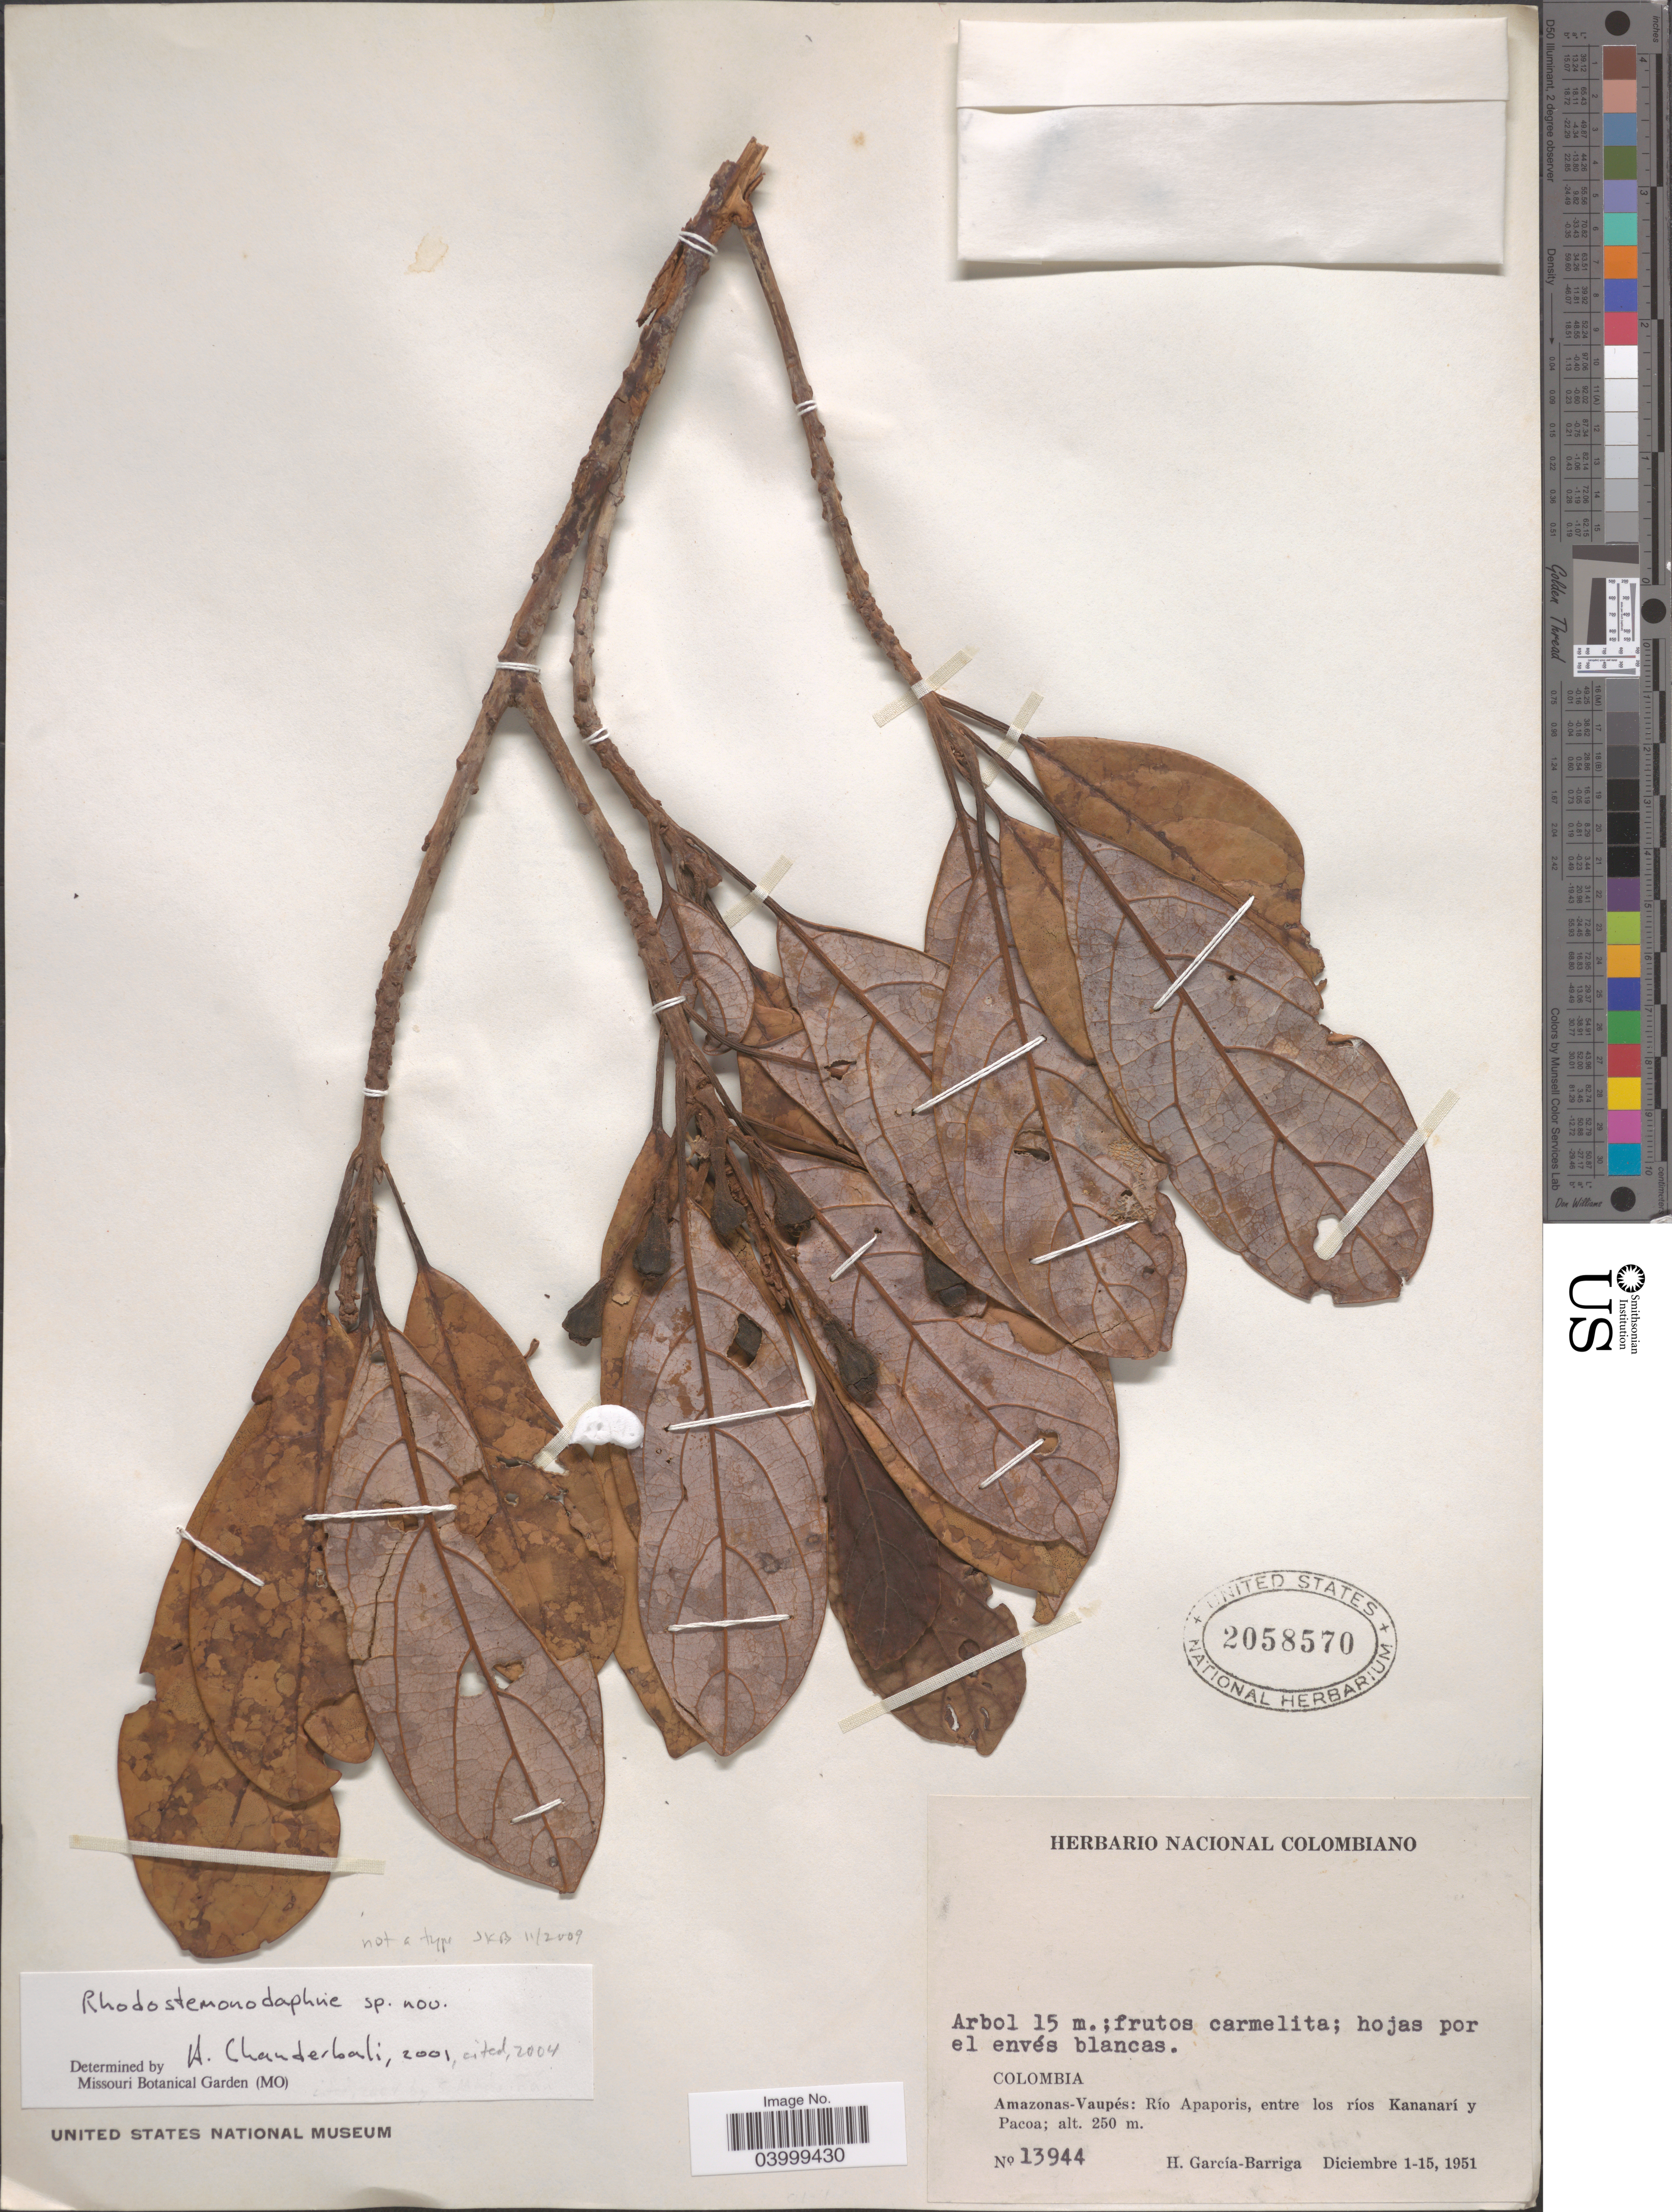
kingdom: Plantae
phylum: Tracheophyta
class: Magnoliopsida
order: Laurales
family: Lauraceae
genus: Rhodostemonodaphne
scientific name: Rhodostemonodaphne sp.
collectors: H. García Barriga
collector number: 13944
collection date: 1951-12-01/1951-12-15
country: Colombia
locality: Amazonas - Vaupés: Río Apaporis, entre los ríos Kananarí y Pacoa.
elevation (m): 250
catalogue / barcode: US 2058570